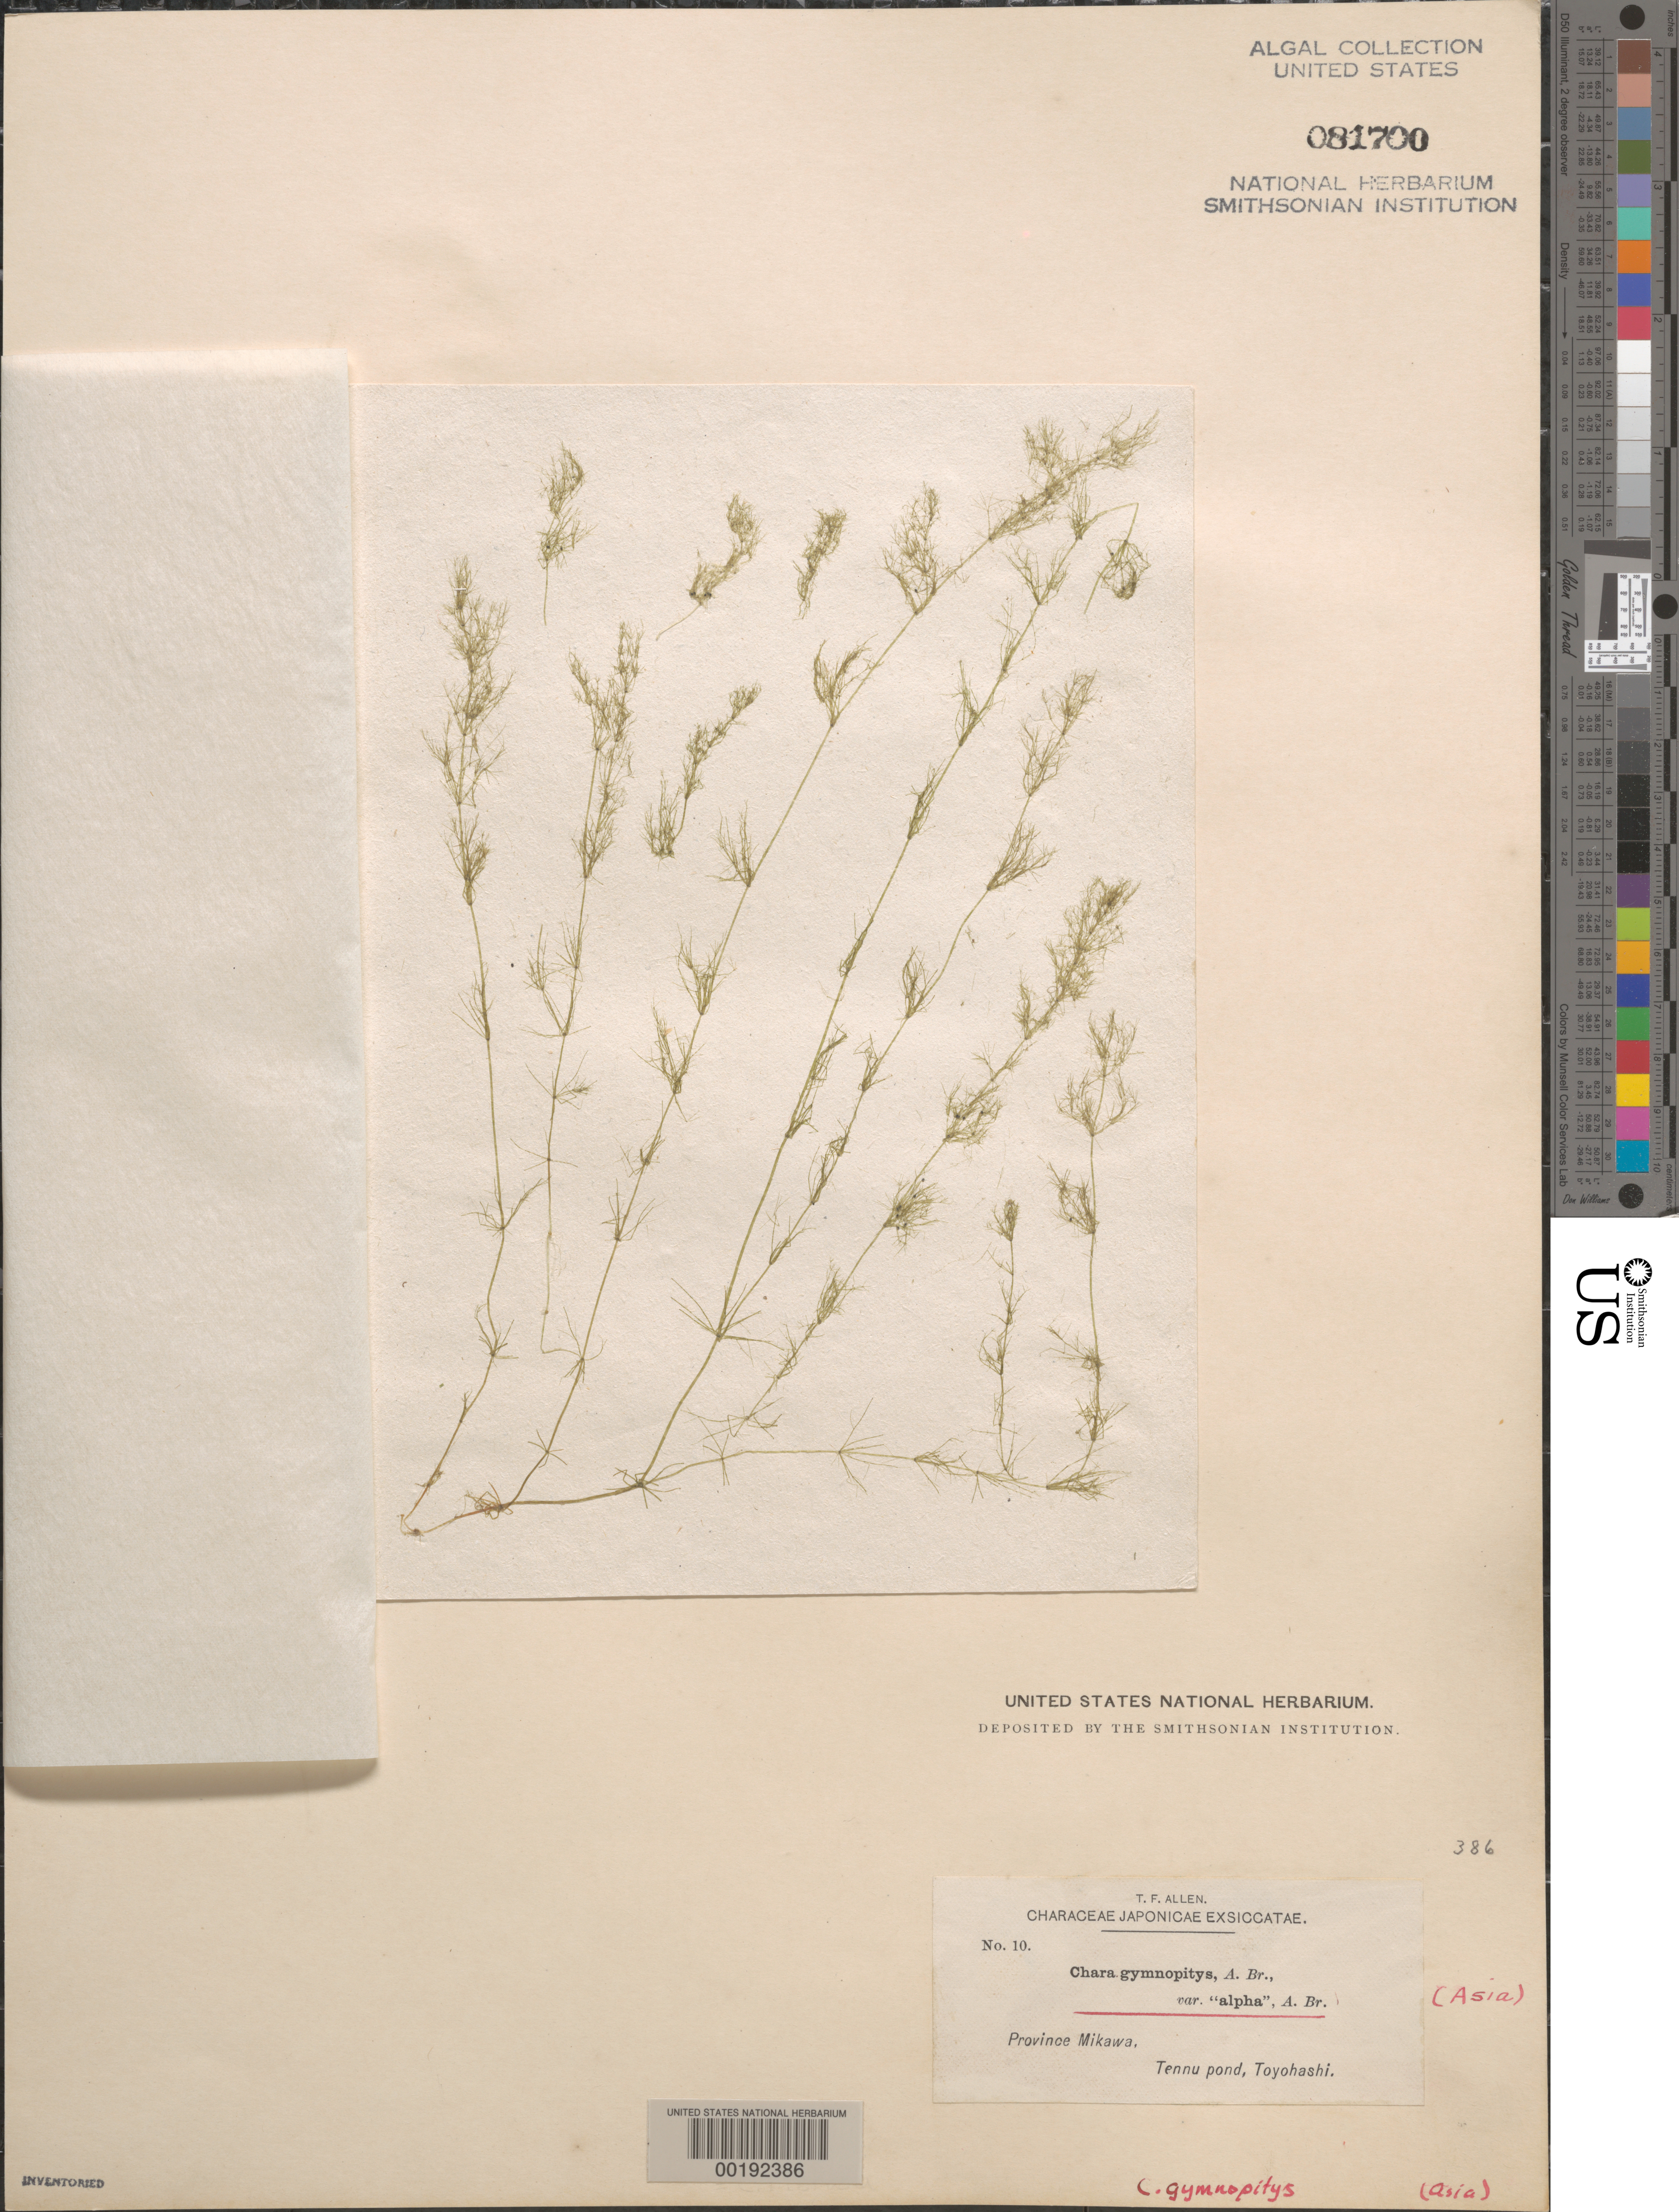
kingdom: Plantae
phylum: Charophyta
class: Charophyceae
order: Charales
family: Characeae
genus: Chara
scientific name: Chara fibrosa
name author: C. Agardh ex Bruzelius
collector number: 10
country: Japan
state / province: Aiti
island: Honshu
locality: Toyohashi, Tennu Pond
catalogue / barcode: US 81700